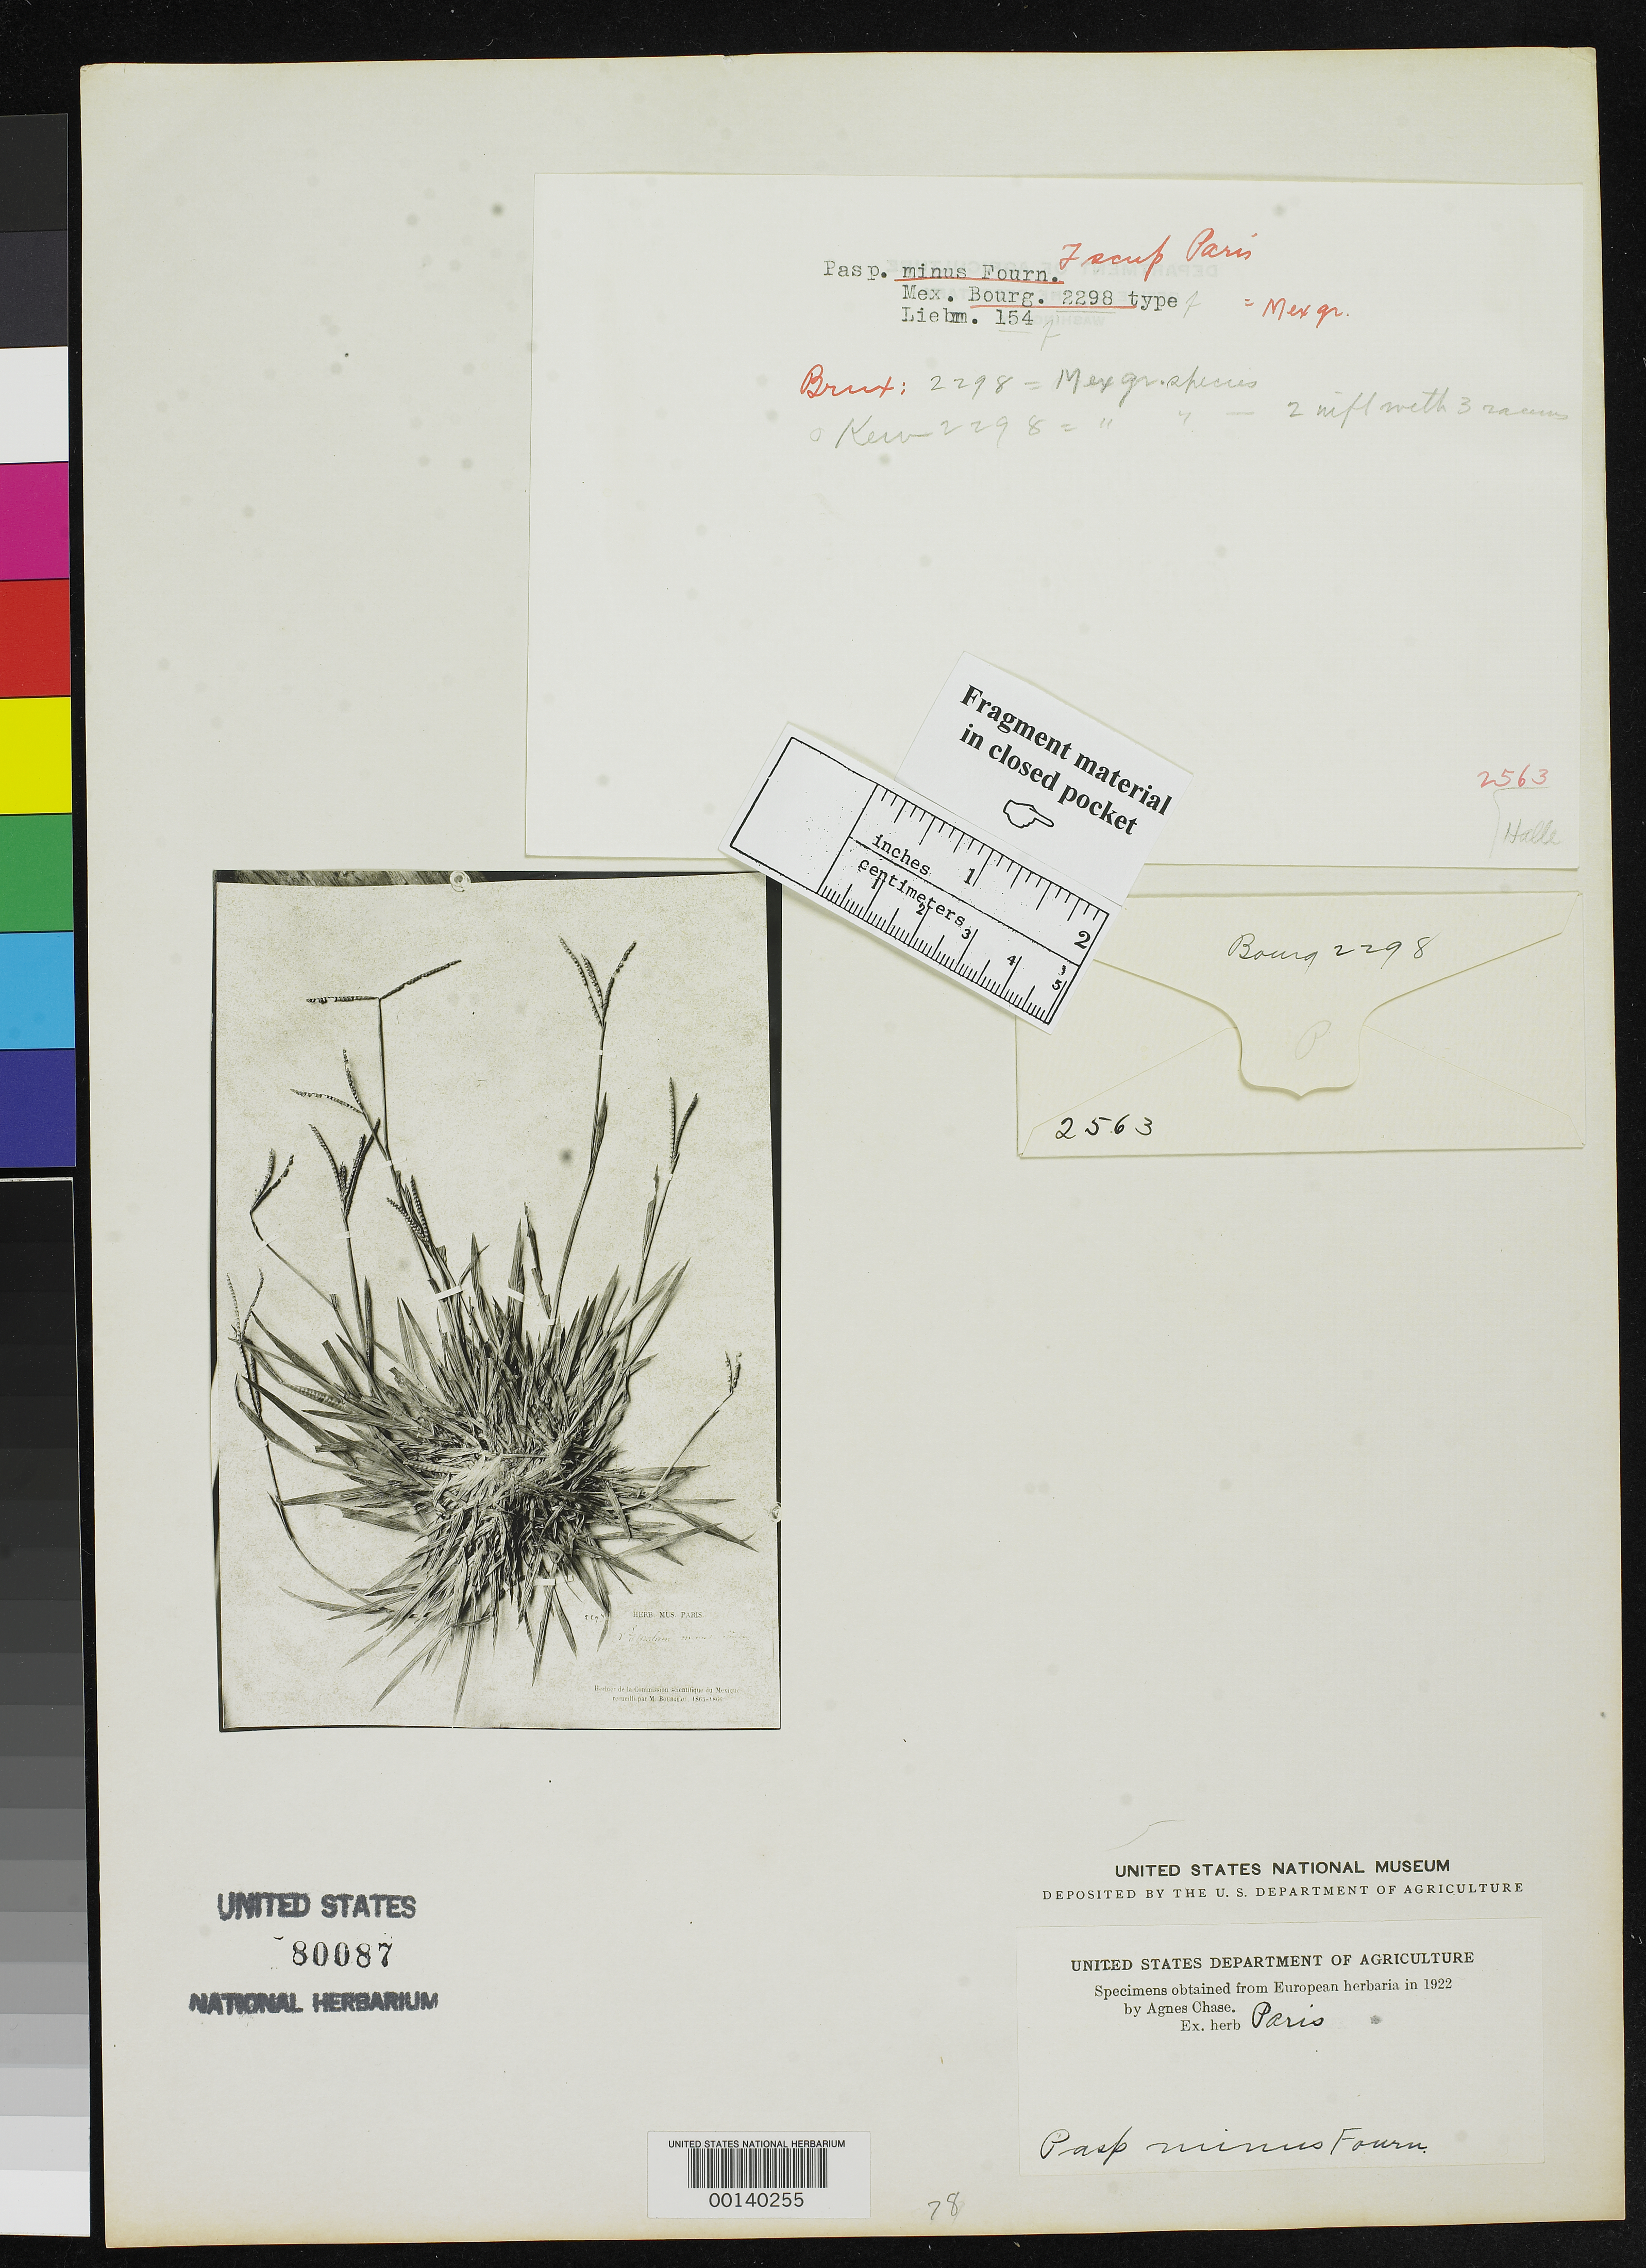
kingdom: Plantae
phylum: Tracheophyta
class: Liliopsida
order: Poales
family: Poaceae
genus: Paspalum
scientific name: Paspalum minus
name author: E. Fourn.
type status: Isosyntype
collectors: E. Bourgeau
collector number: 2298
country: Mexico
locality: Cordovense Valley.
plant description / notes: Photograph and fragmentary material of type specimen ex herb. Paris. Fragment from syntype.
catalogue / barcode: US 80087